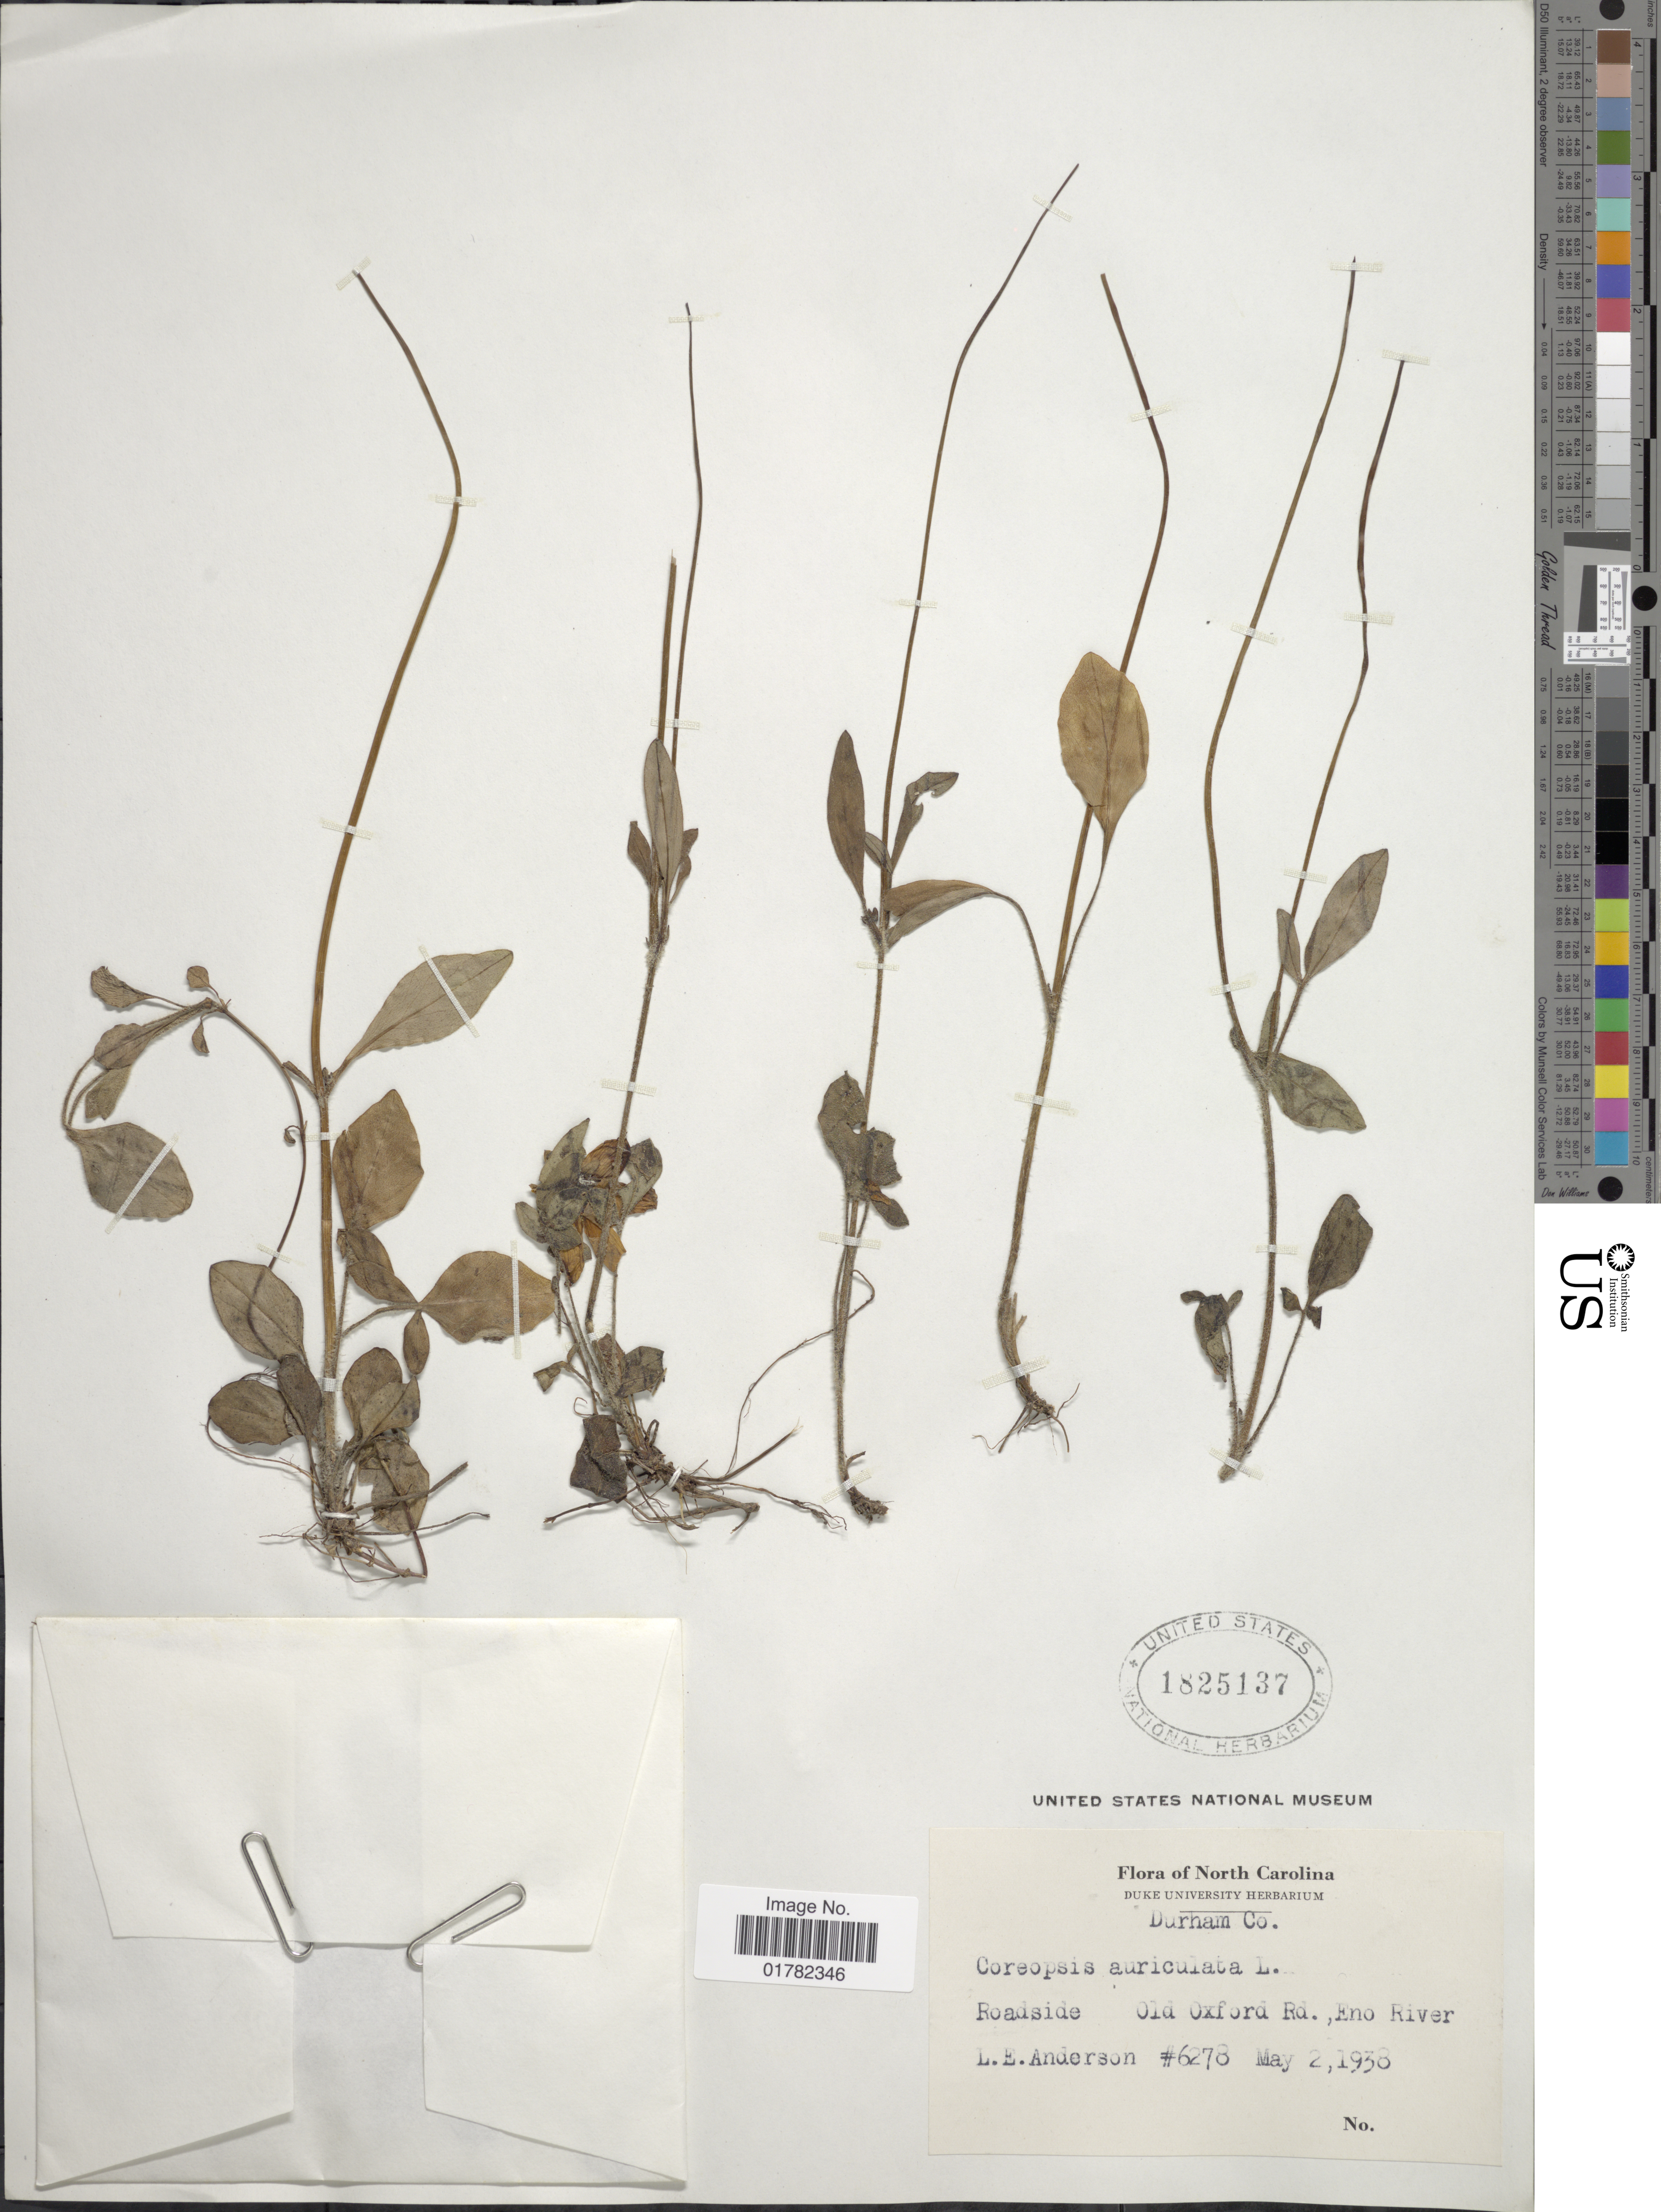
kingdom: Plantae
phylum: Tracheophyta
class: Magnoliopsida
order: Asterales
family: Asteraceae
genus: Coreopsis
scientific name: Coreopsis auriculata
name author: L.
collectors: L. E. Anderson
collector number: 6278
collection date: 1938-05-02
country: United States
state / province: North Carolina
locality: Roadside, Old Oxford Rd., Eno River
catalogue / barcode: US 1825137